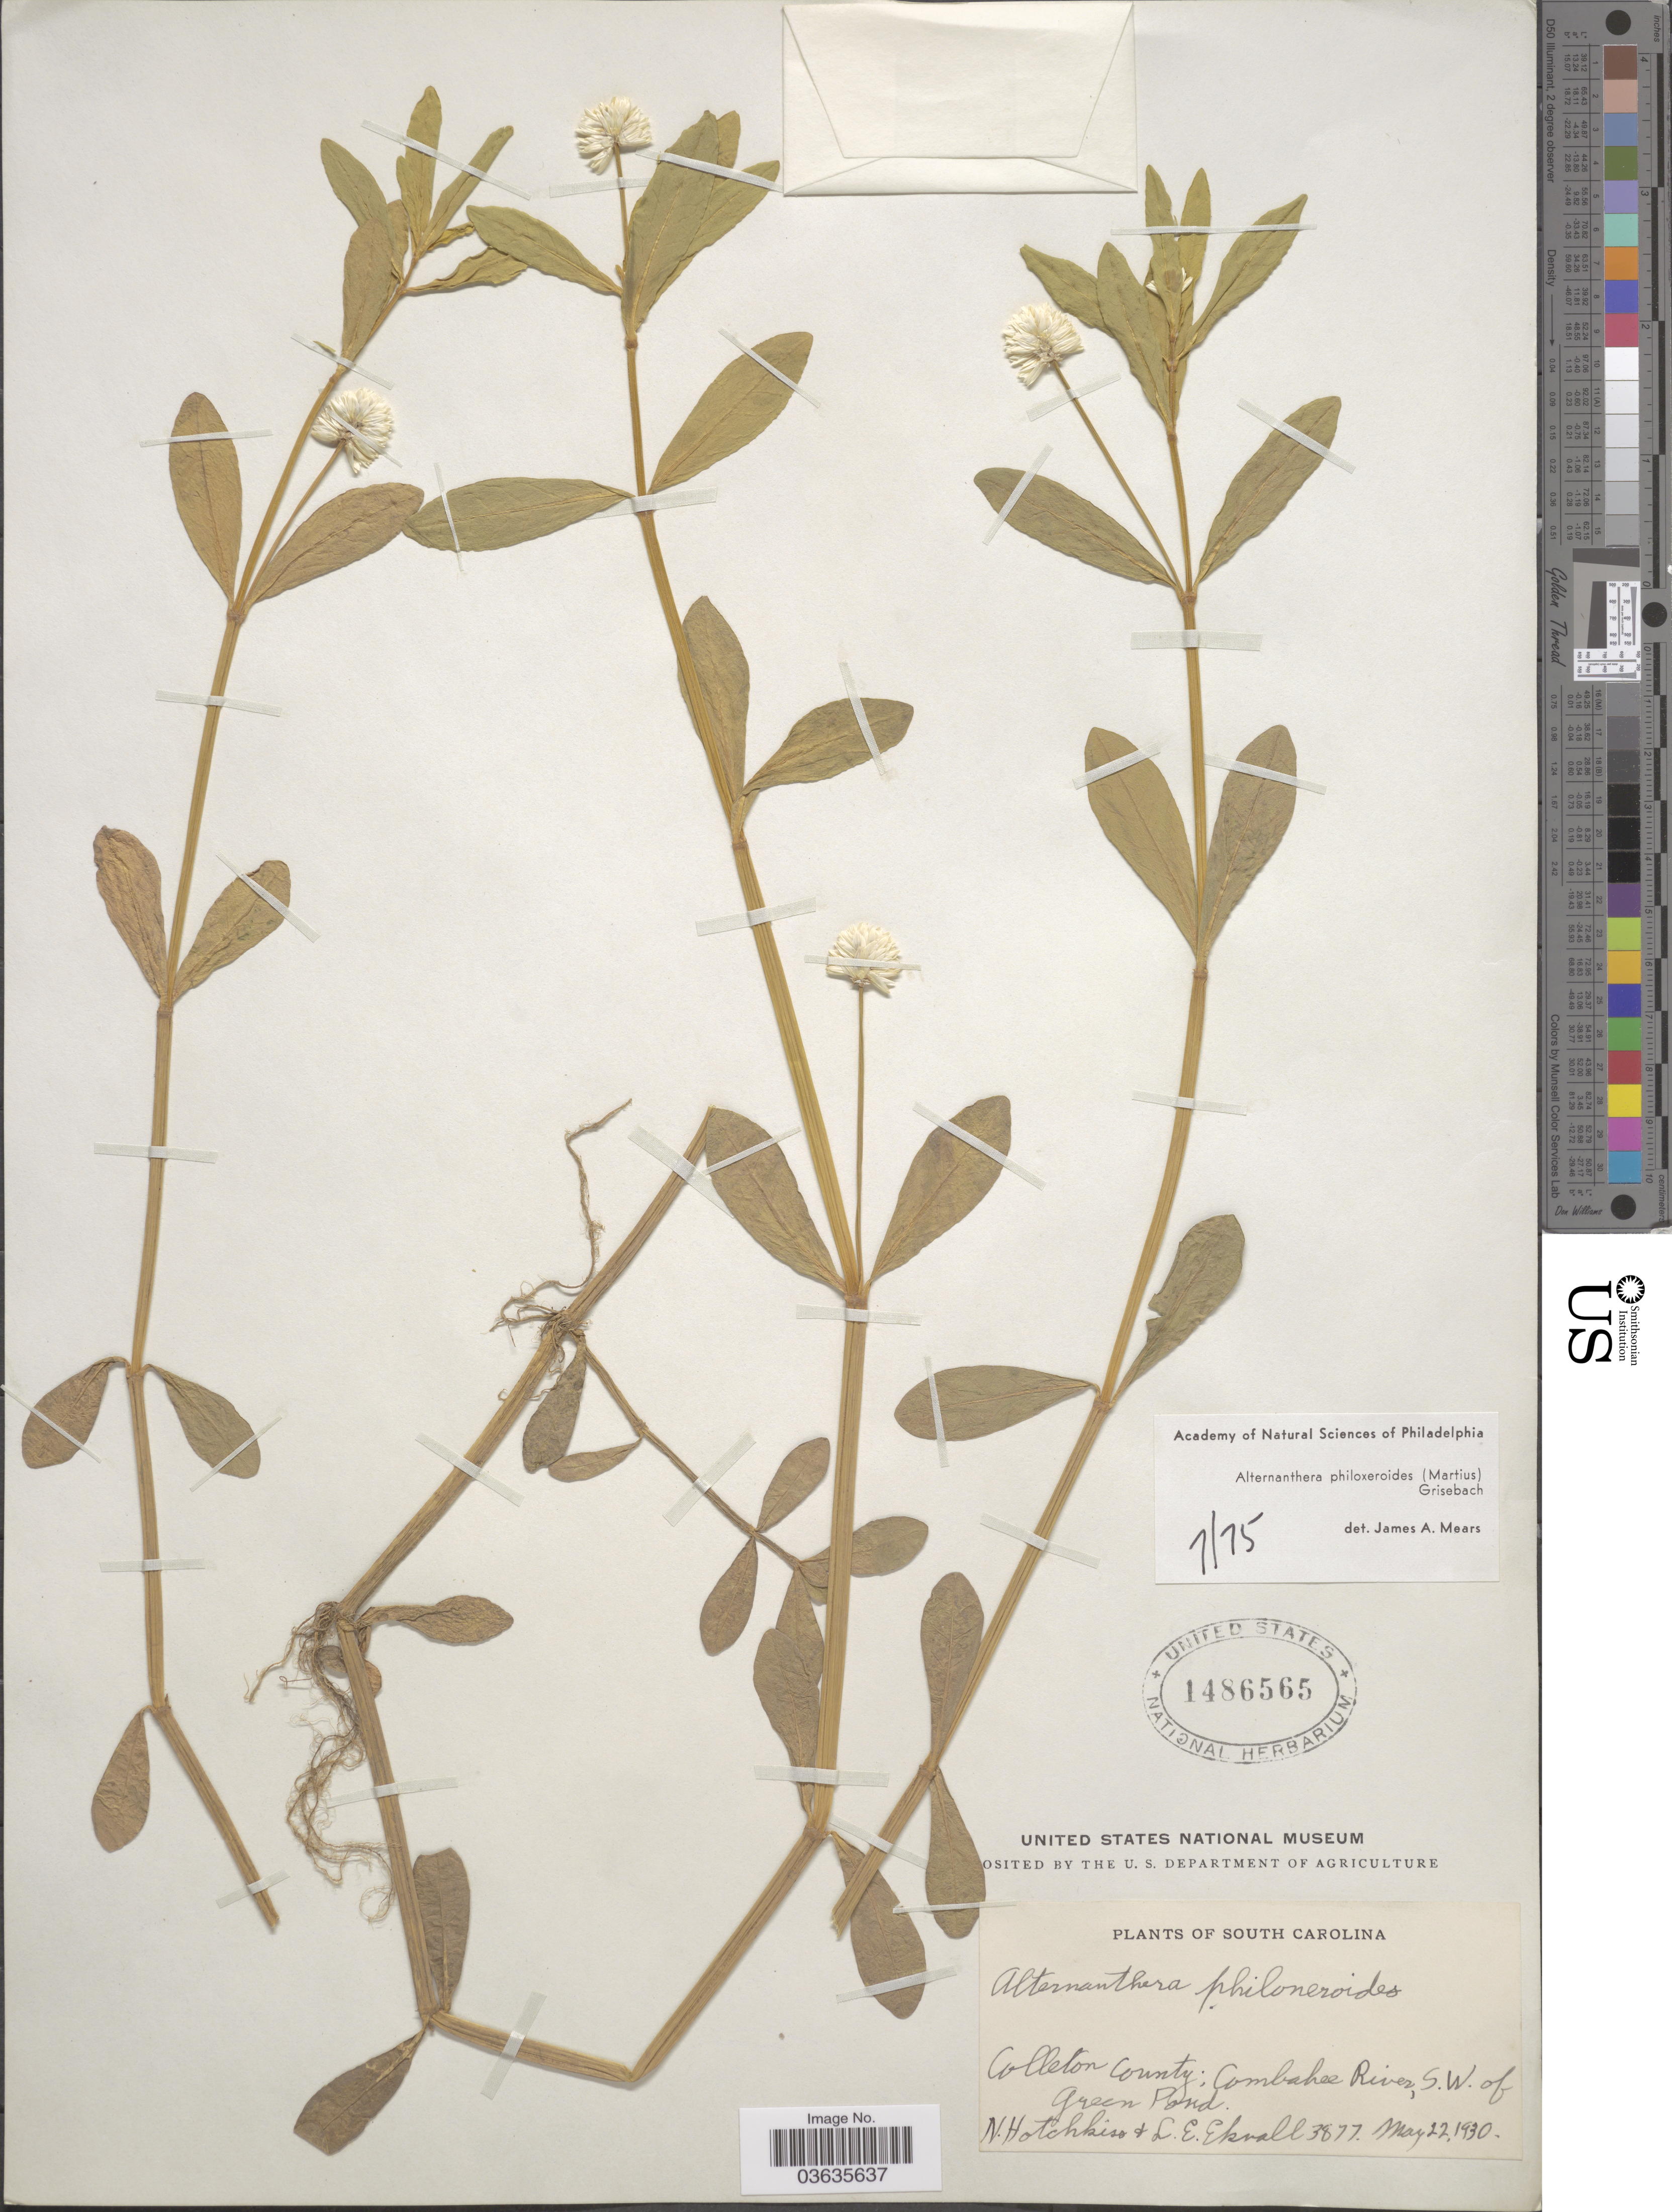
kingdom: Plantae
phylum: Tracheophyta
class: Magnoliopsida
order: Caryophyllales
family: Amaranthaceae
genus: Alternanthera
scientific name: Alternanthera philoxeroides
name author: (Mart.) Griseb.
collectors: N. Hotchkiss & L. Ekvall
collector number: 3877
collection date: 1930-05-22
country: United States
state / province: South Carolina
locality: Colleton County; Combahee River, S.W. of Green Pond.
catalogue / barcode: US 1486565